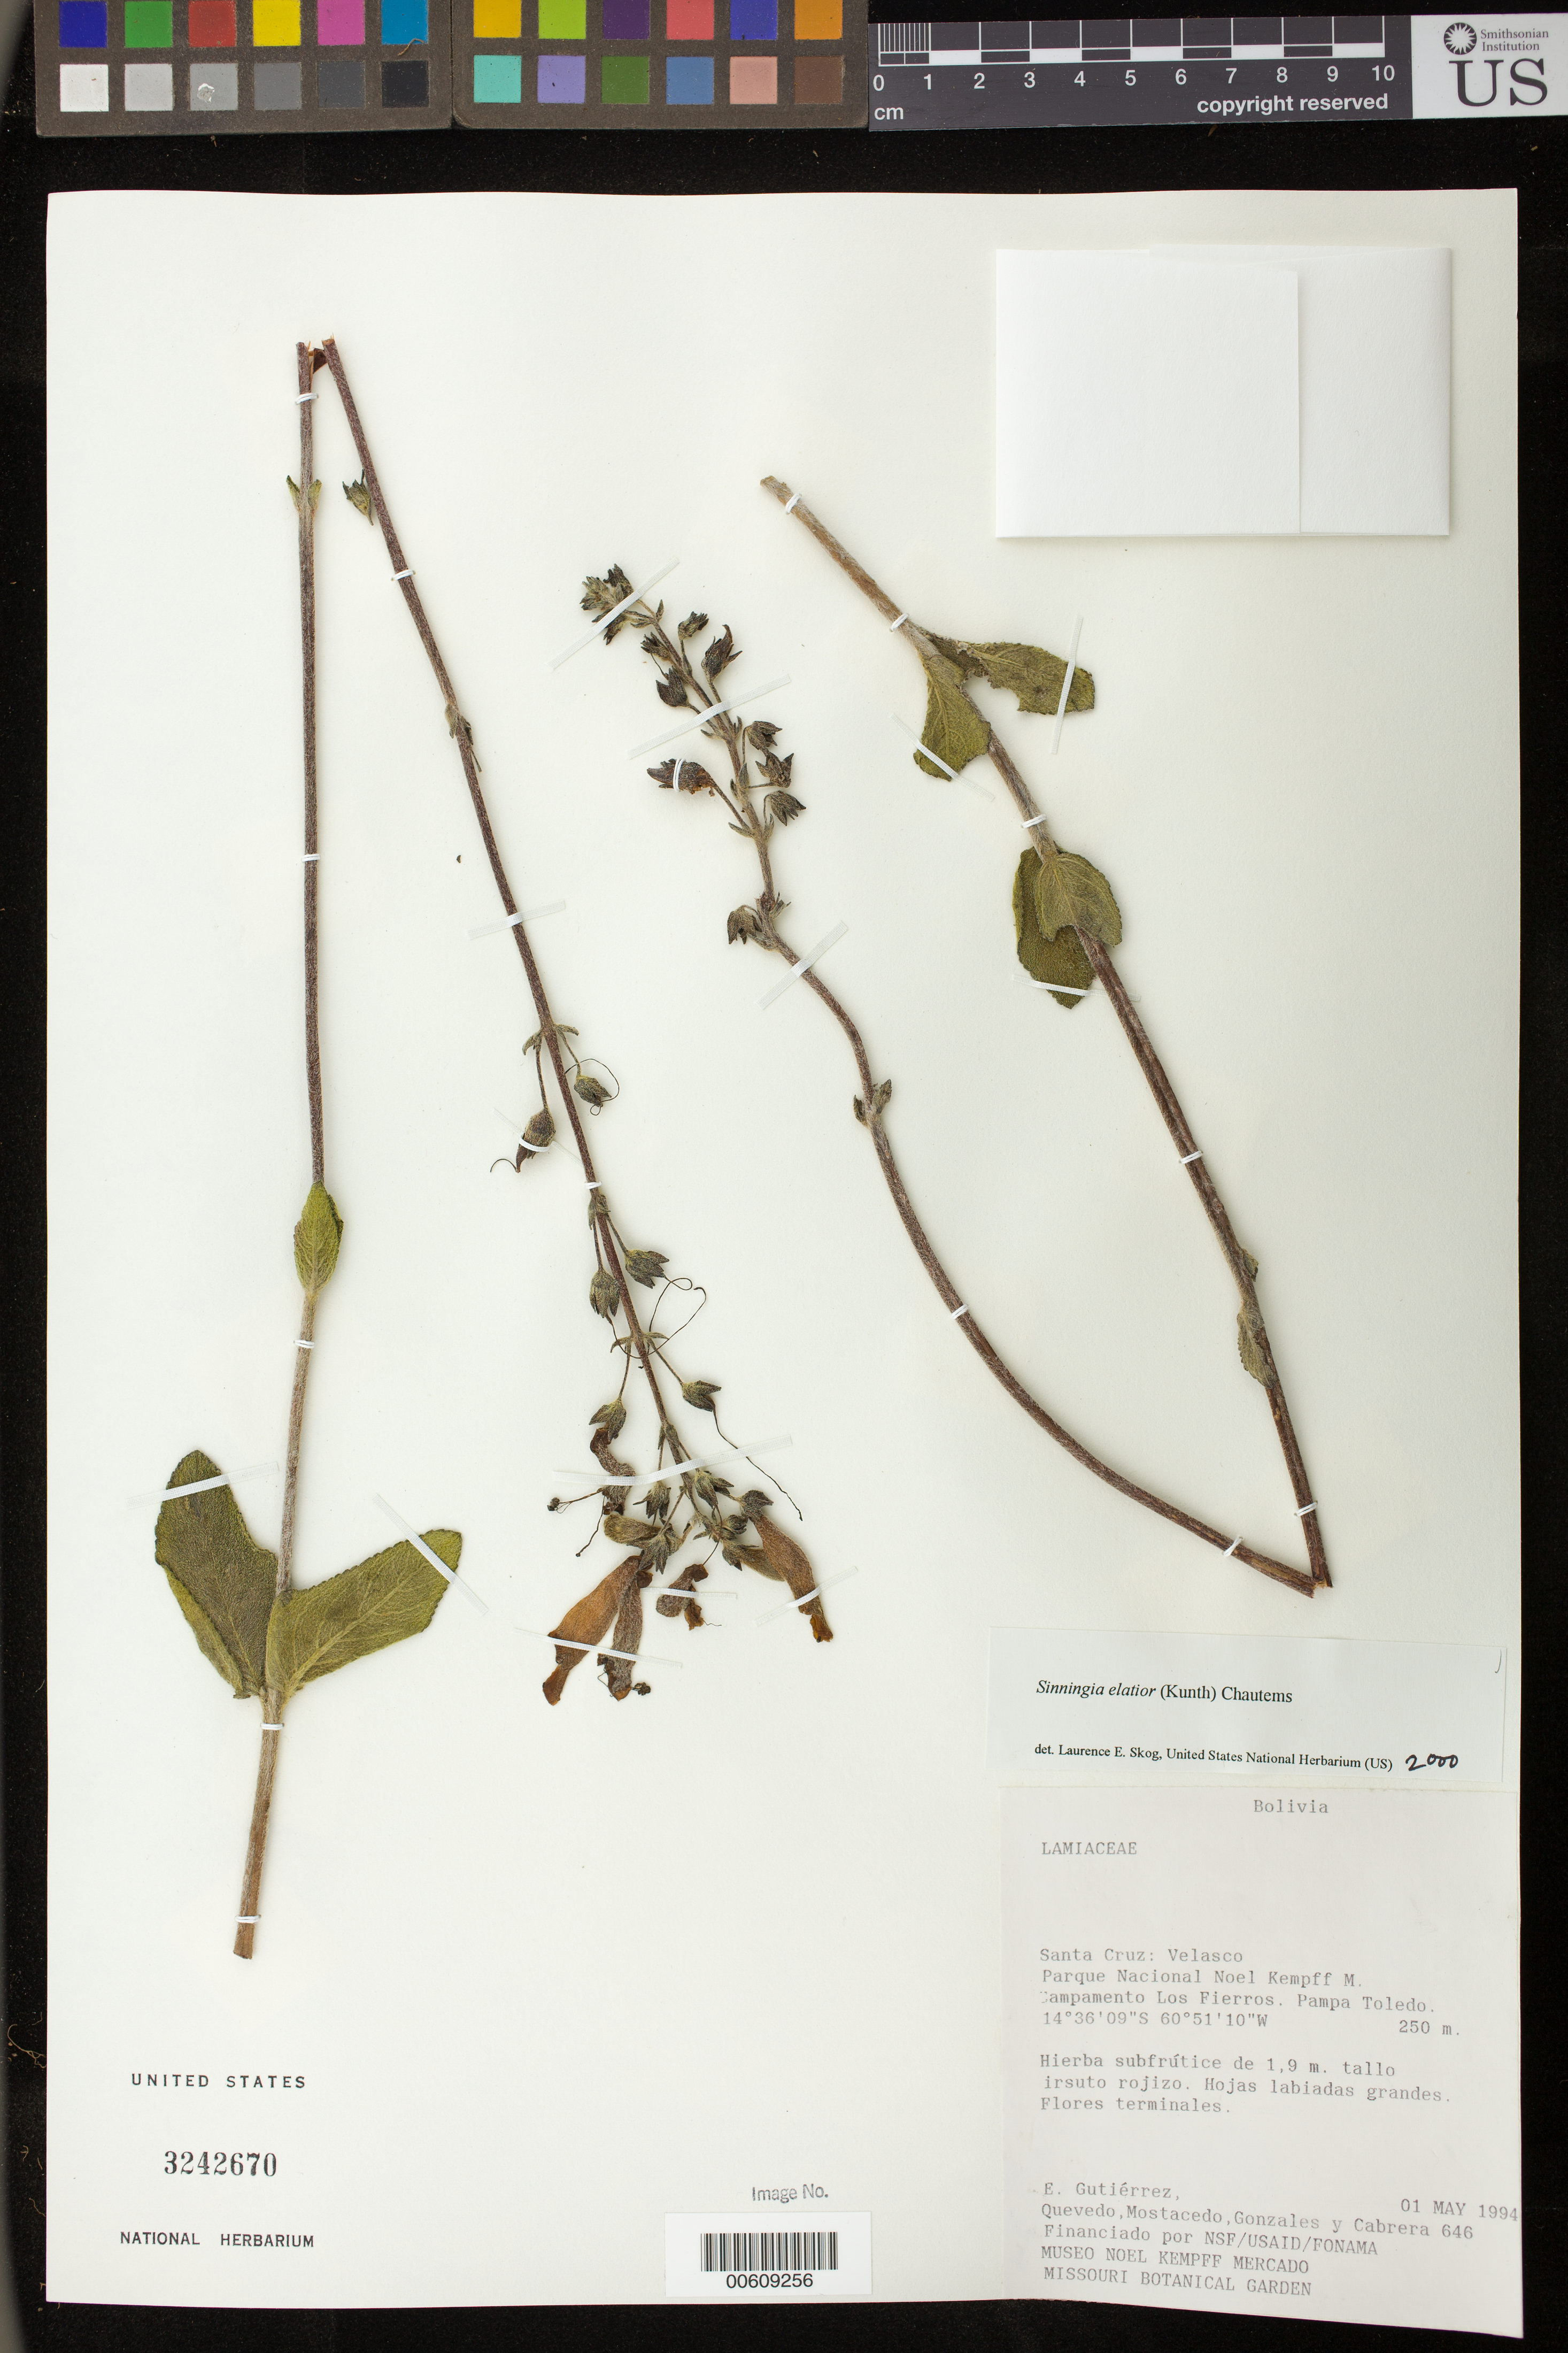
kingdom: Plantae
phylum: Tracheophyta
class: Magnoliopsida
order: Lamiales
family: Gesneriaceae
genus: Sinningia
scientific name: Sinningia elatior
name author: (Kunth) Chautems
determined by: Skog, Laurence E.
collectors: E. Gutiérrez et al.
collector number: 646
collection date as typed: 01 May 1994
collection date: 1994-05-01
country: Bolivia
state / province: Santa Cruz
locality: Velasco; Parque Nacional Noel Kempff M., Campamento Los Fierros, Pampa Toledo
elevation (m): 250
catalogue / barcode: US 3242670